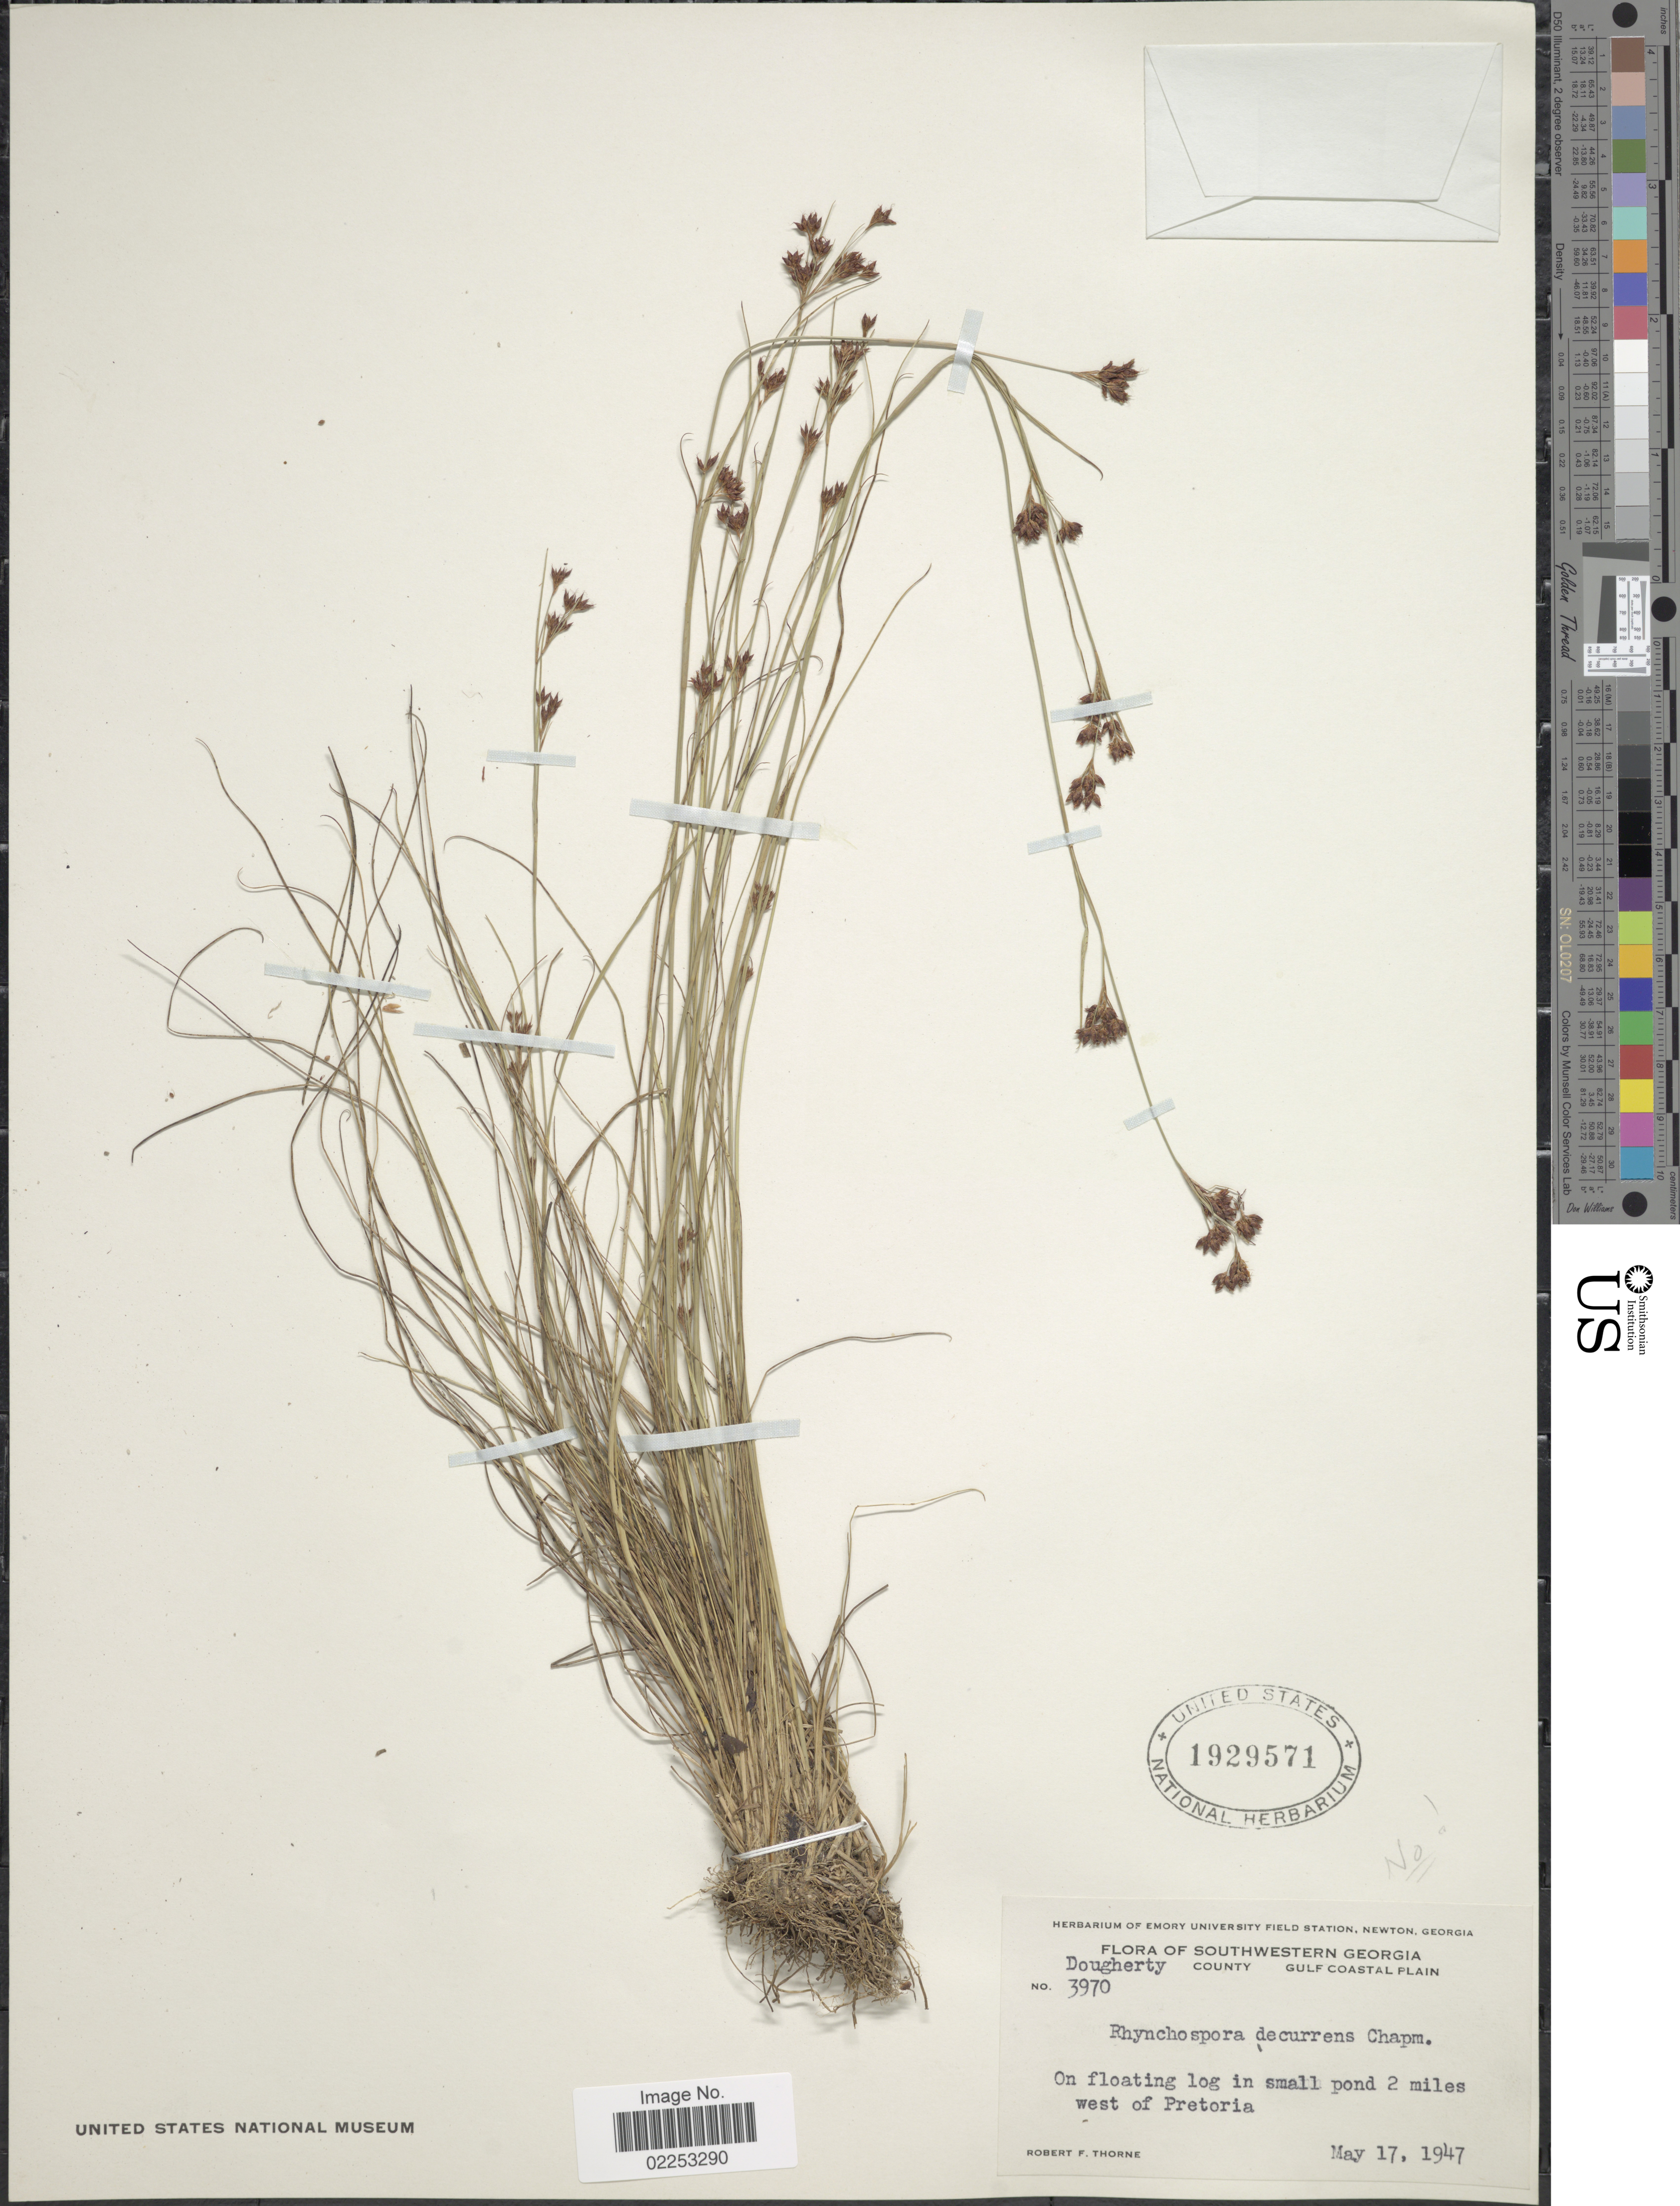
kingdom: Plantae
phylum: Tracheophyta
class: Liliopsida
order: Poales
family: Cyperaceae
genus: Rhynchospora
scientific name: Rhynchospora decurrens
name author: Chapm.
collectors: R. F. Thorne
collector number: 3970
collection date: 1947-05-17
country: United States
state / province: Georgia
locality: Southwestern Georgia, Dougherty County, Gulf Coastal Plain, On floating log in small pond 2 miles west of Pretoria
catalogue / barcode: US 1929571